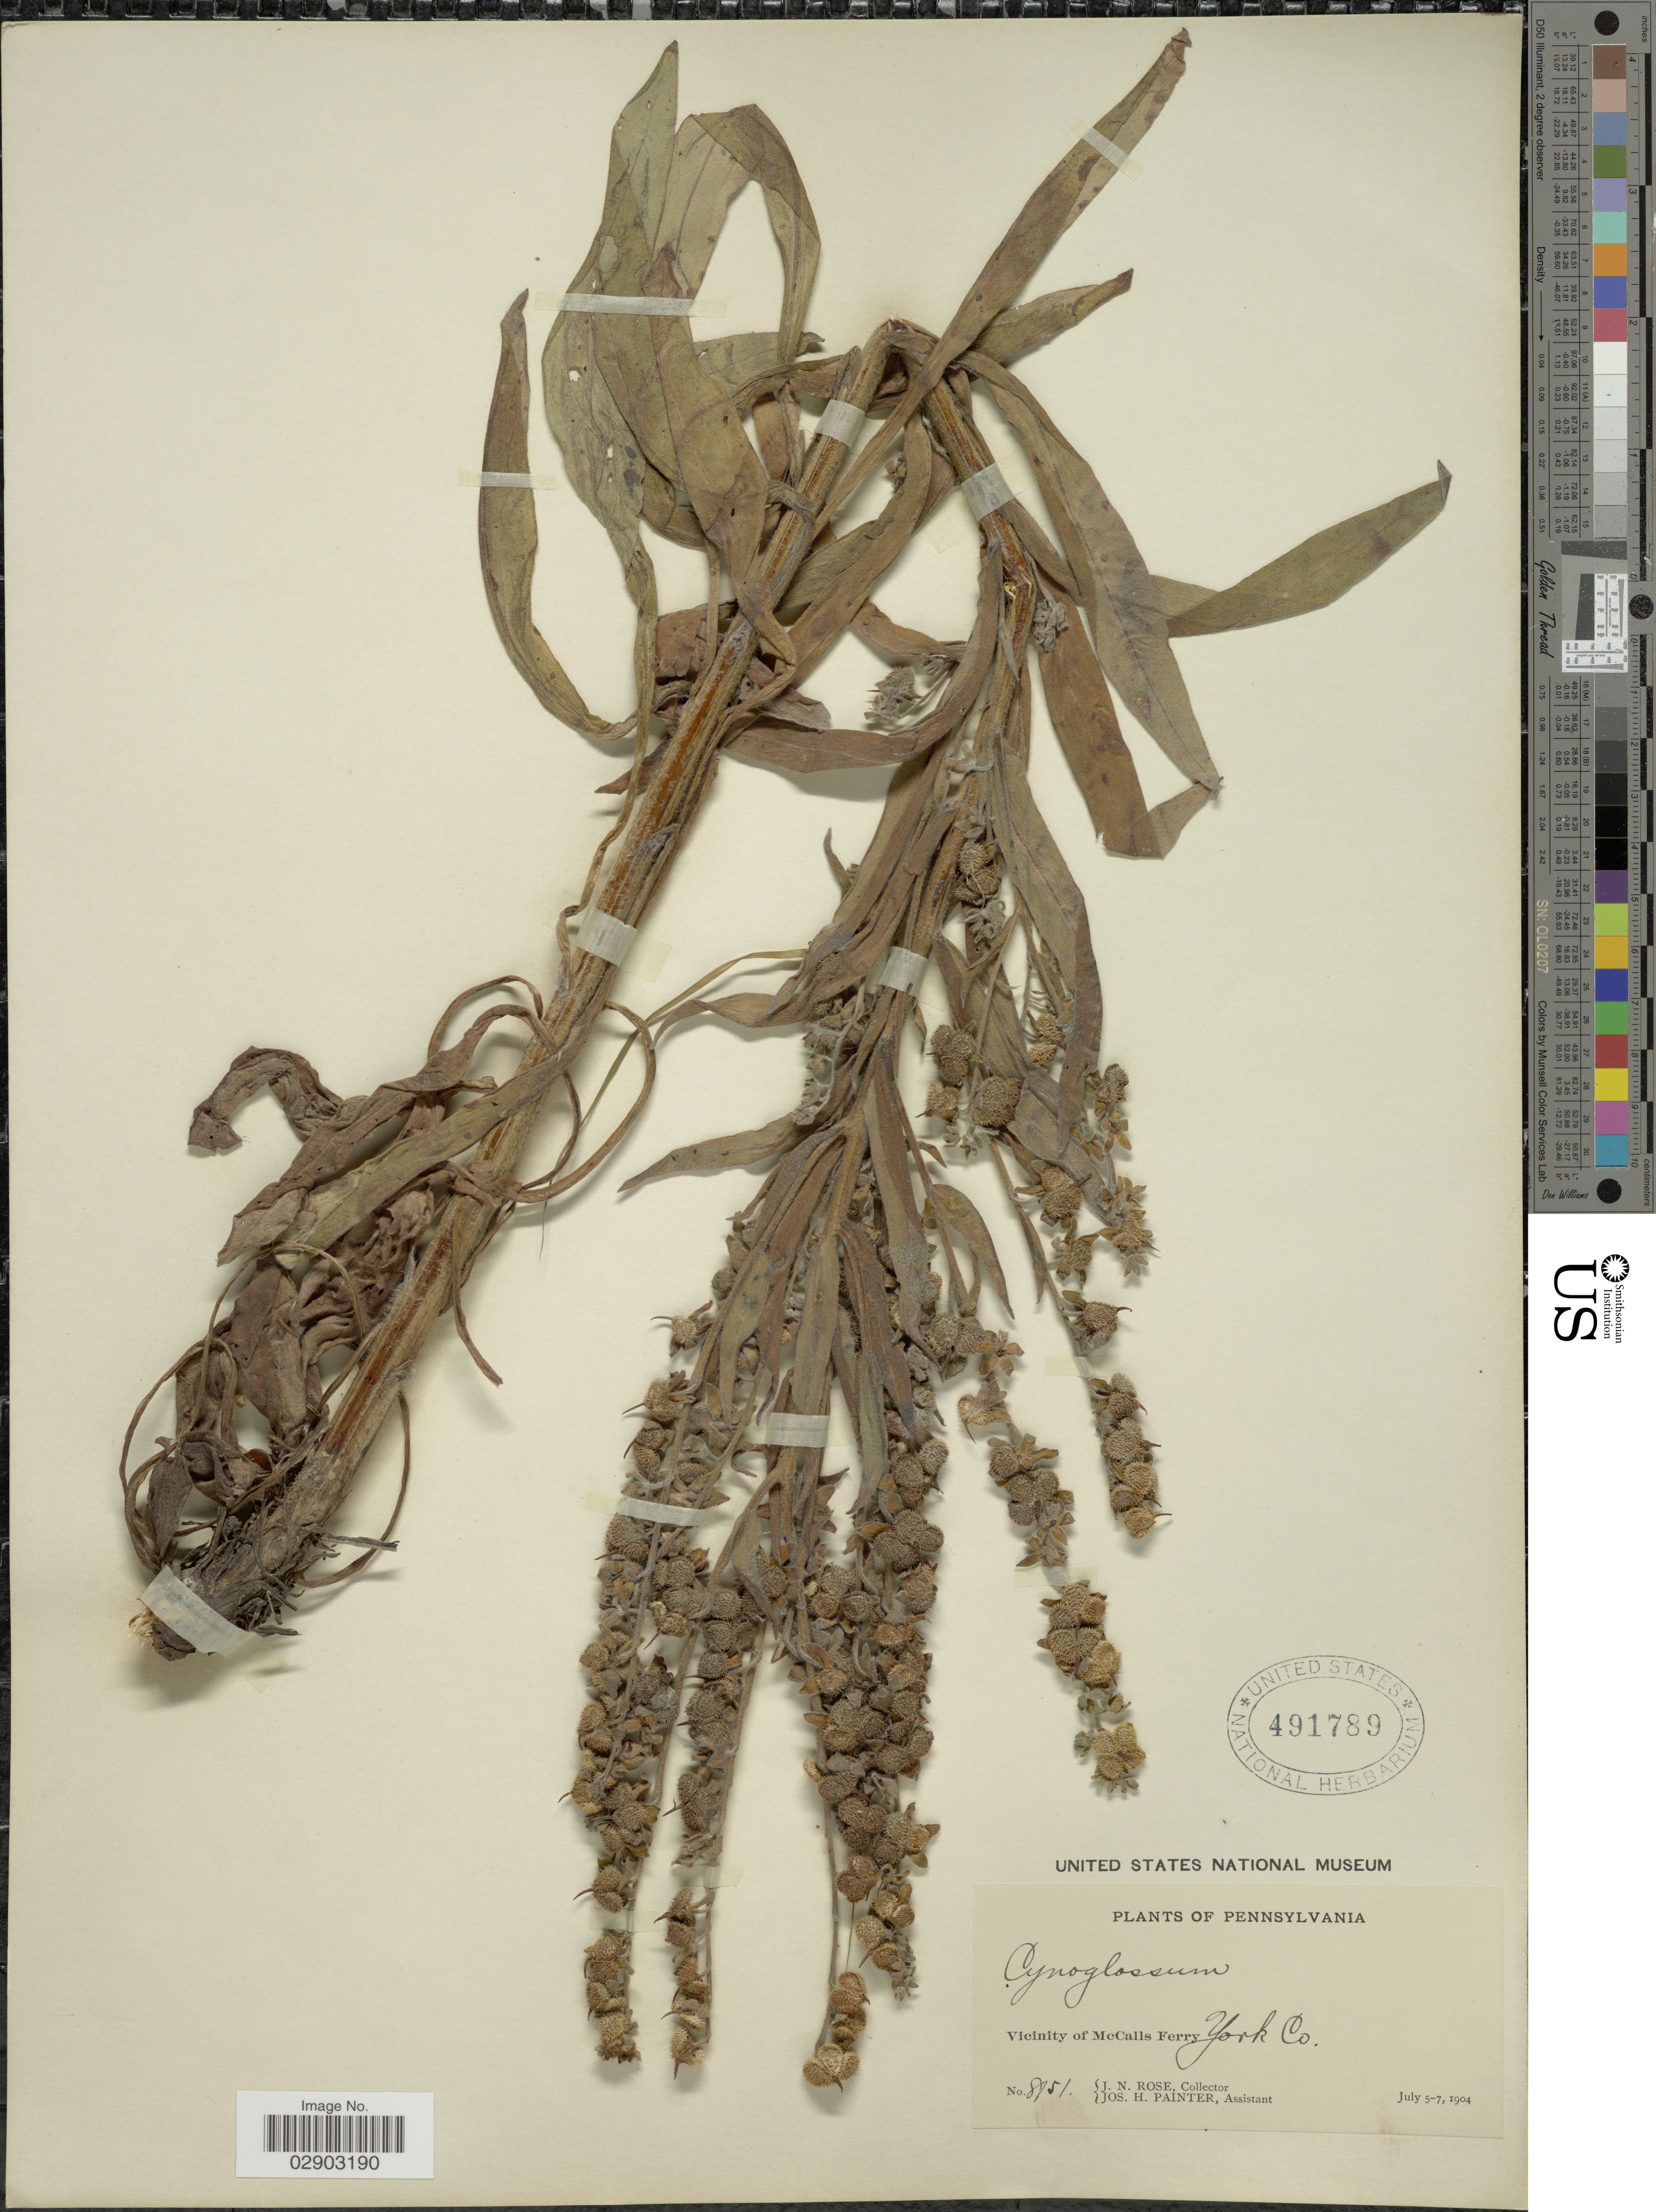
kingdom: Plantae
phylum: Tracheophyta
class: Magnoliopsida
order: Boraginales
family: Boraginaceae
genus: Cynoglossum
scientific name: Cynoglossum officinale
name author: L.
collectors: J. N. Rose & J. H. Painter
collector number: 8751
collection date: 1904-07-05/1904-07-07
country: United States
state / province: Pennsylvania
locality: Vicinity of McCalls Ferry. York Co.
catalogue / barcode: US 491789